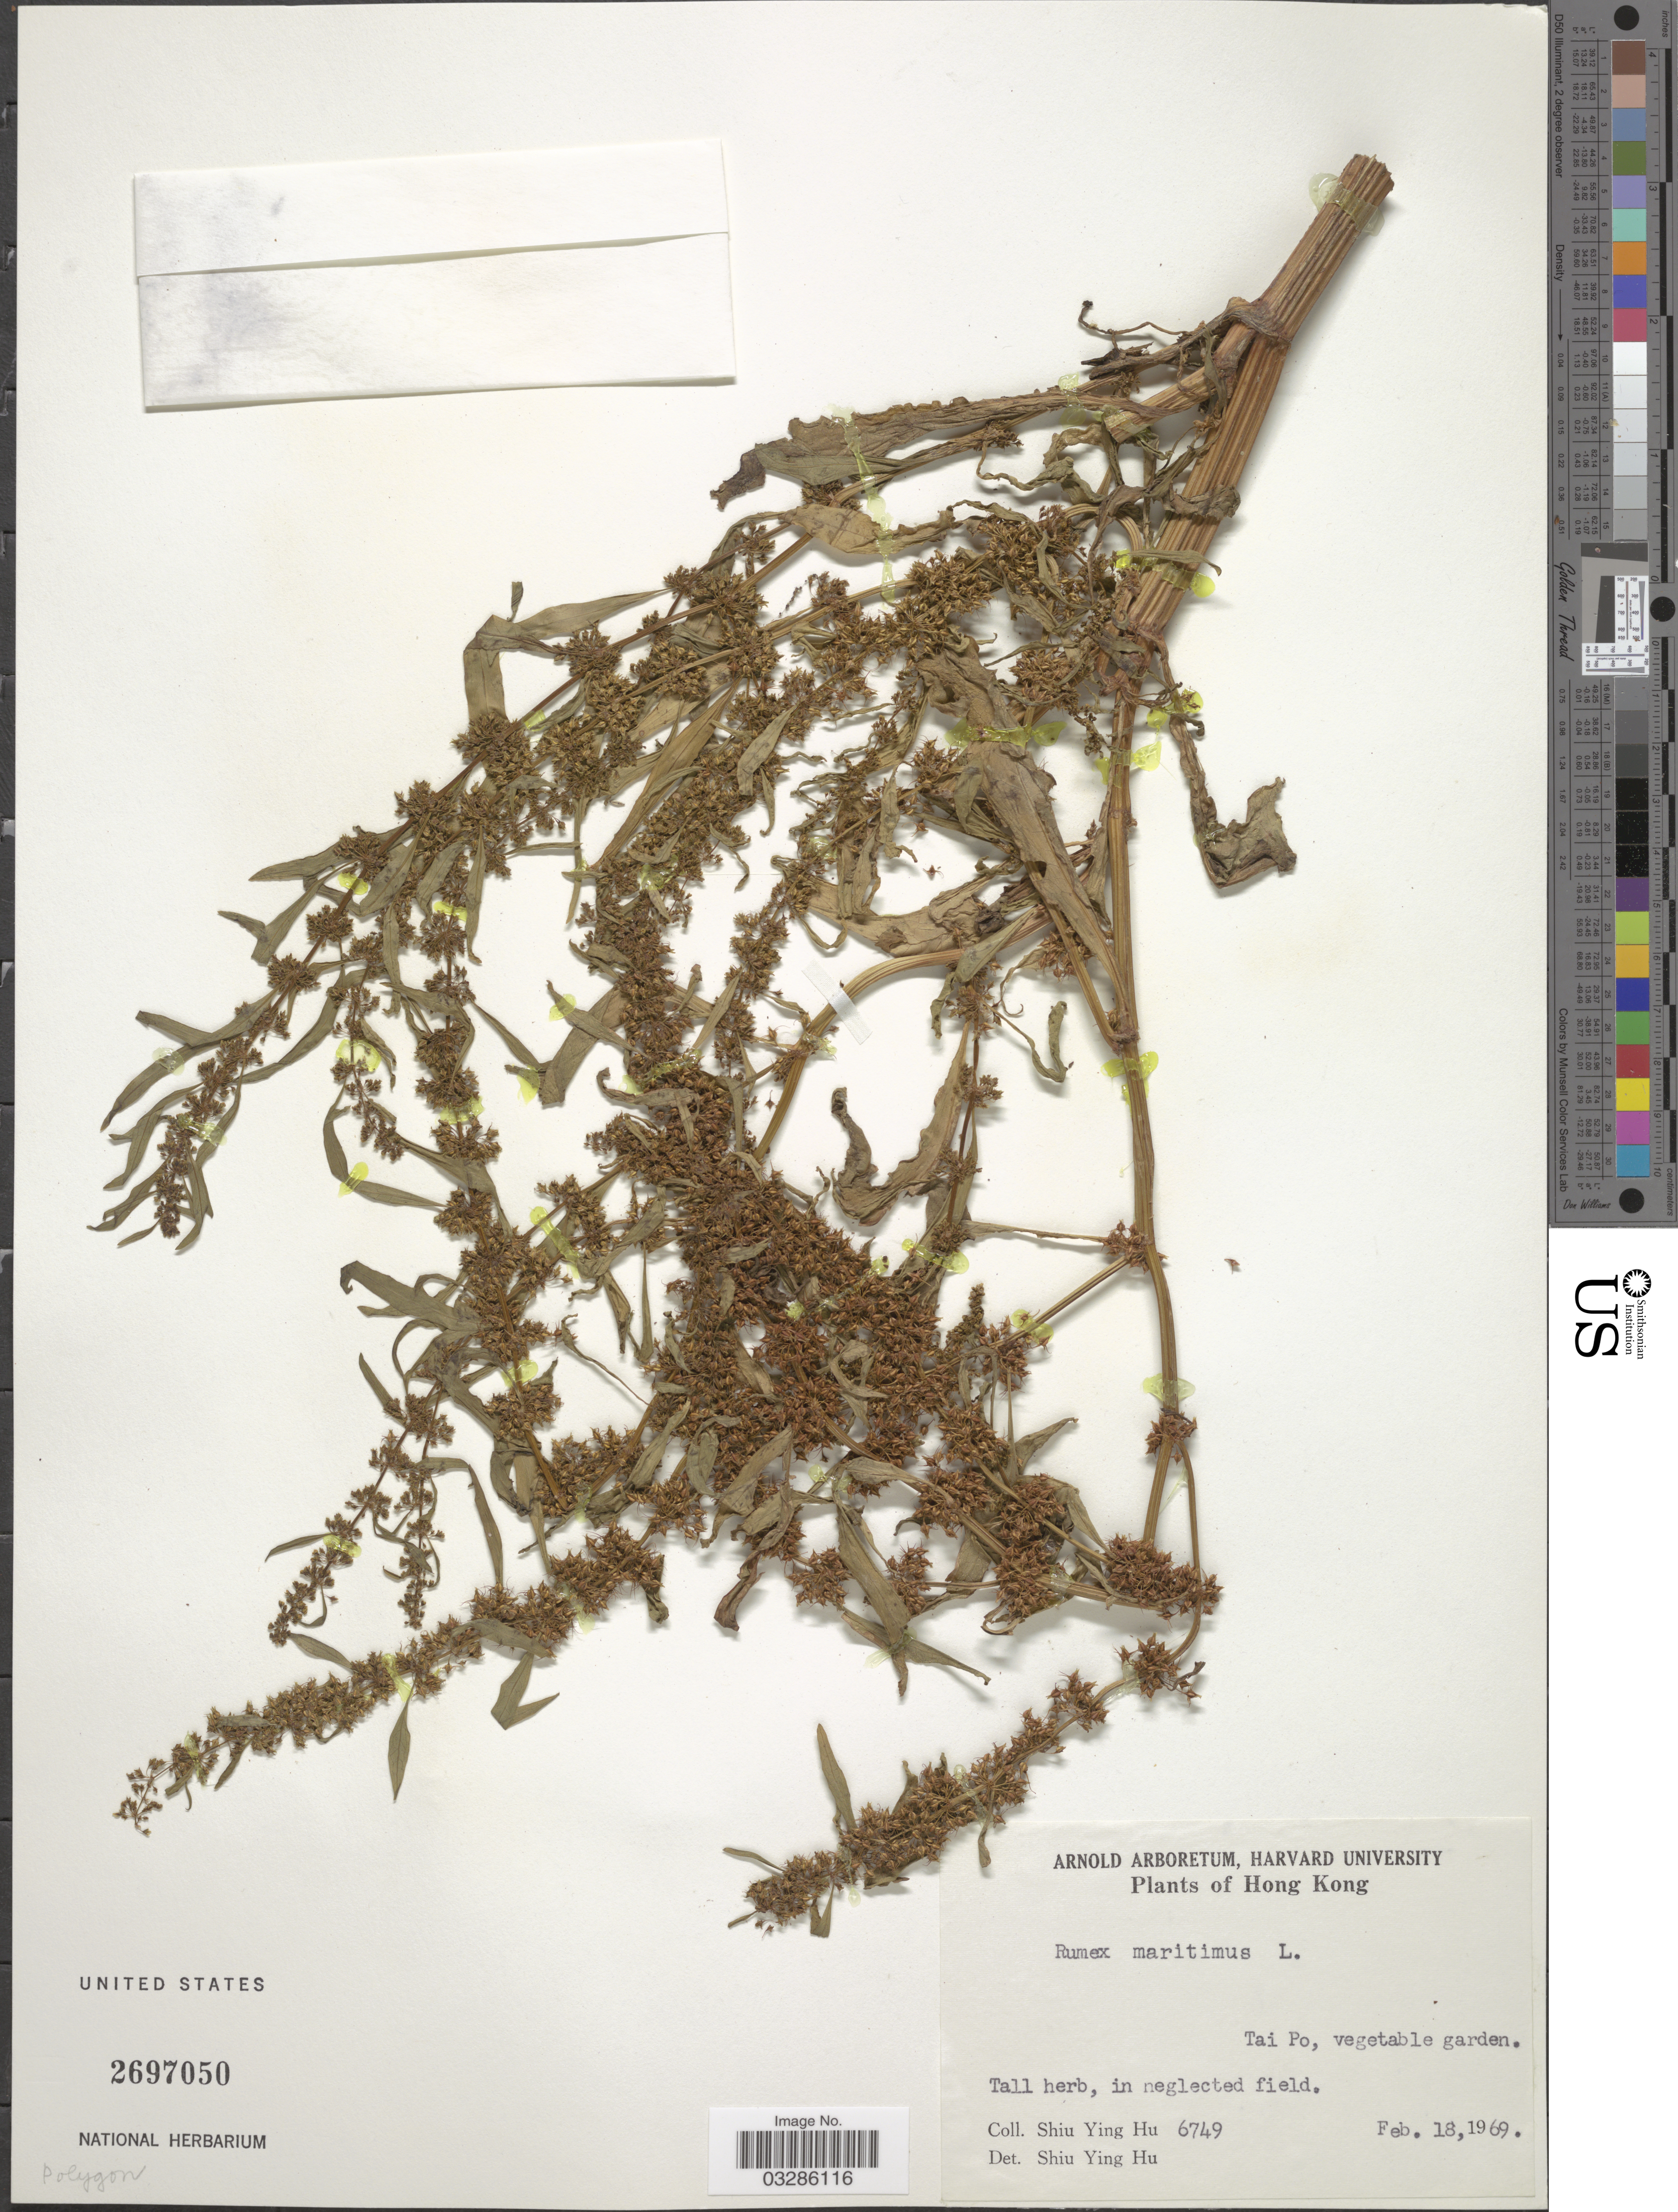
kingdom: Plantae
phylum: Tracheophyta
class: Magnoliopsida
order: Caryophyllales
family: Polygonaceae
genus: Rumex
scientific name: Rumex maritimus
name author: L.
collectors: S. Y. Hu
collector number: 6749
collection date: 1969-02-18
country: China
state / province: Hong Kong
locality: Tai Po, vegetable garden.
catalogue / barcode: US 2697050